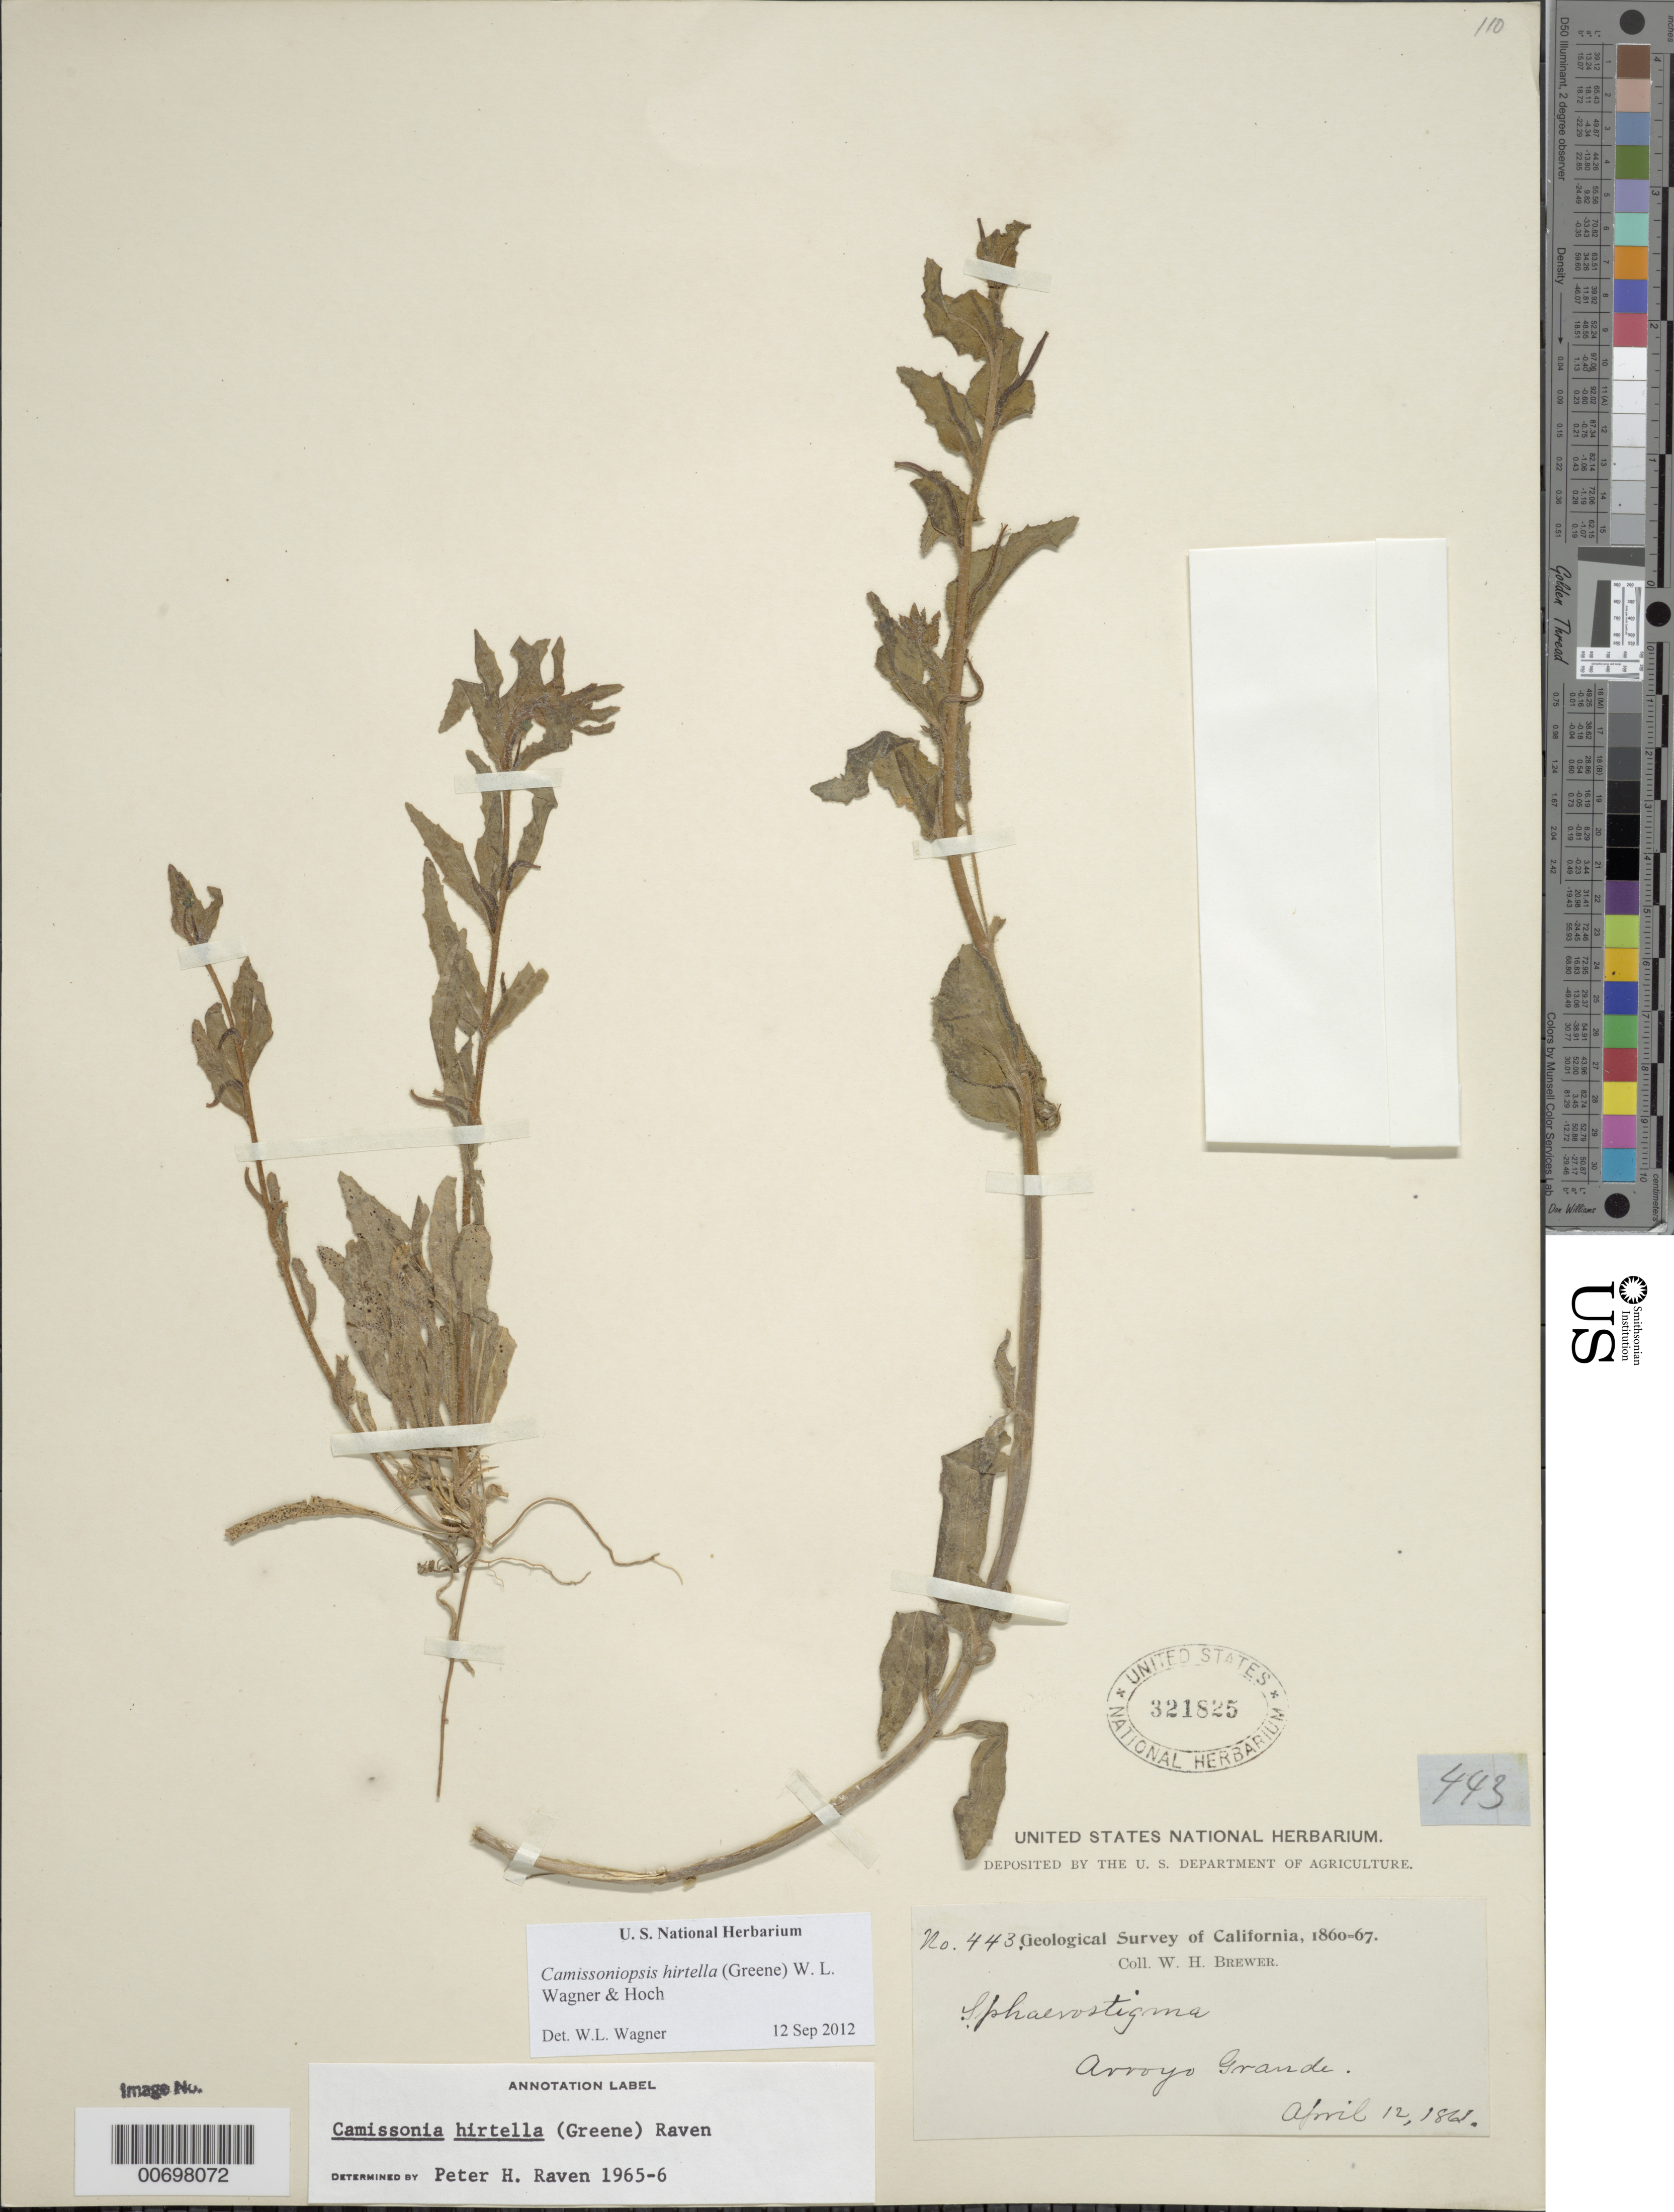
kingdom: Plantae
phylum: Tracheophyta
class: Magnoliopsida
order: Myrtales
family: Onagraceae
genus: Camissoniopsis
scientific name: Camissoniopsis hirtella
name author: (Greene) W.L. Wagner & Hoch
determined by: Wagner, W. L., (BOT), Smithsonian Institution - National Museum of Natural History (UNITED STATES)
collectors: W. H. Brewer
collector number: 443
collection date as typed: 12 Apr 1861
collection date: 1861-04-12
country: United States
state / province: California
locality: Arroyo Grande.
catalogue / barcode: US 321825